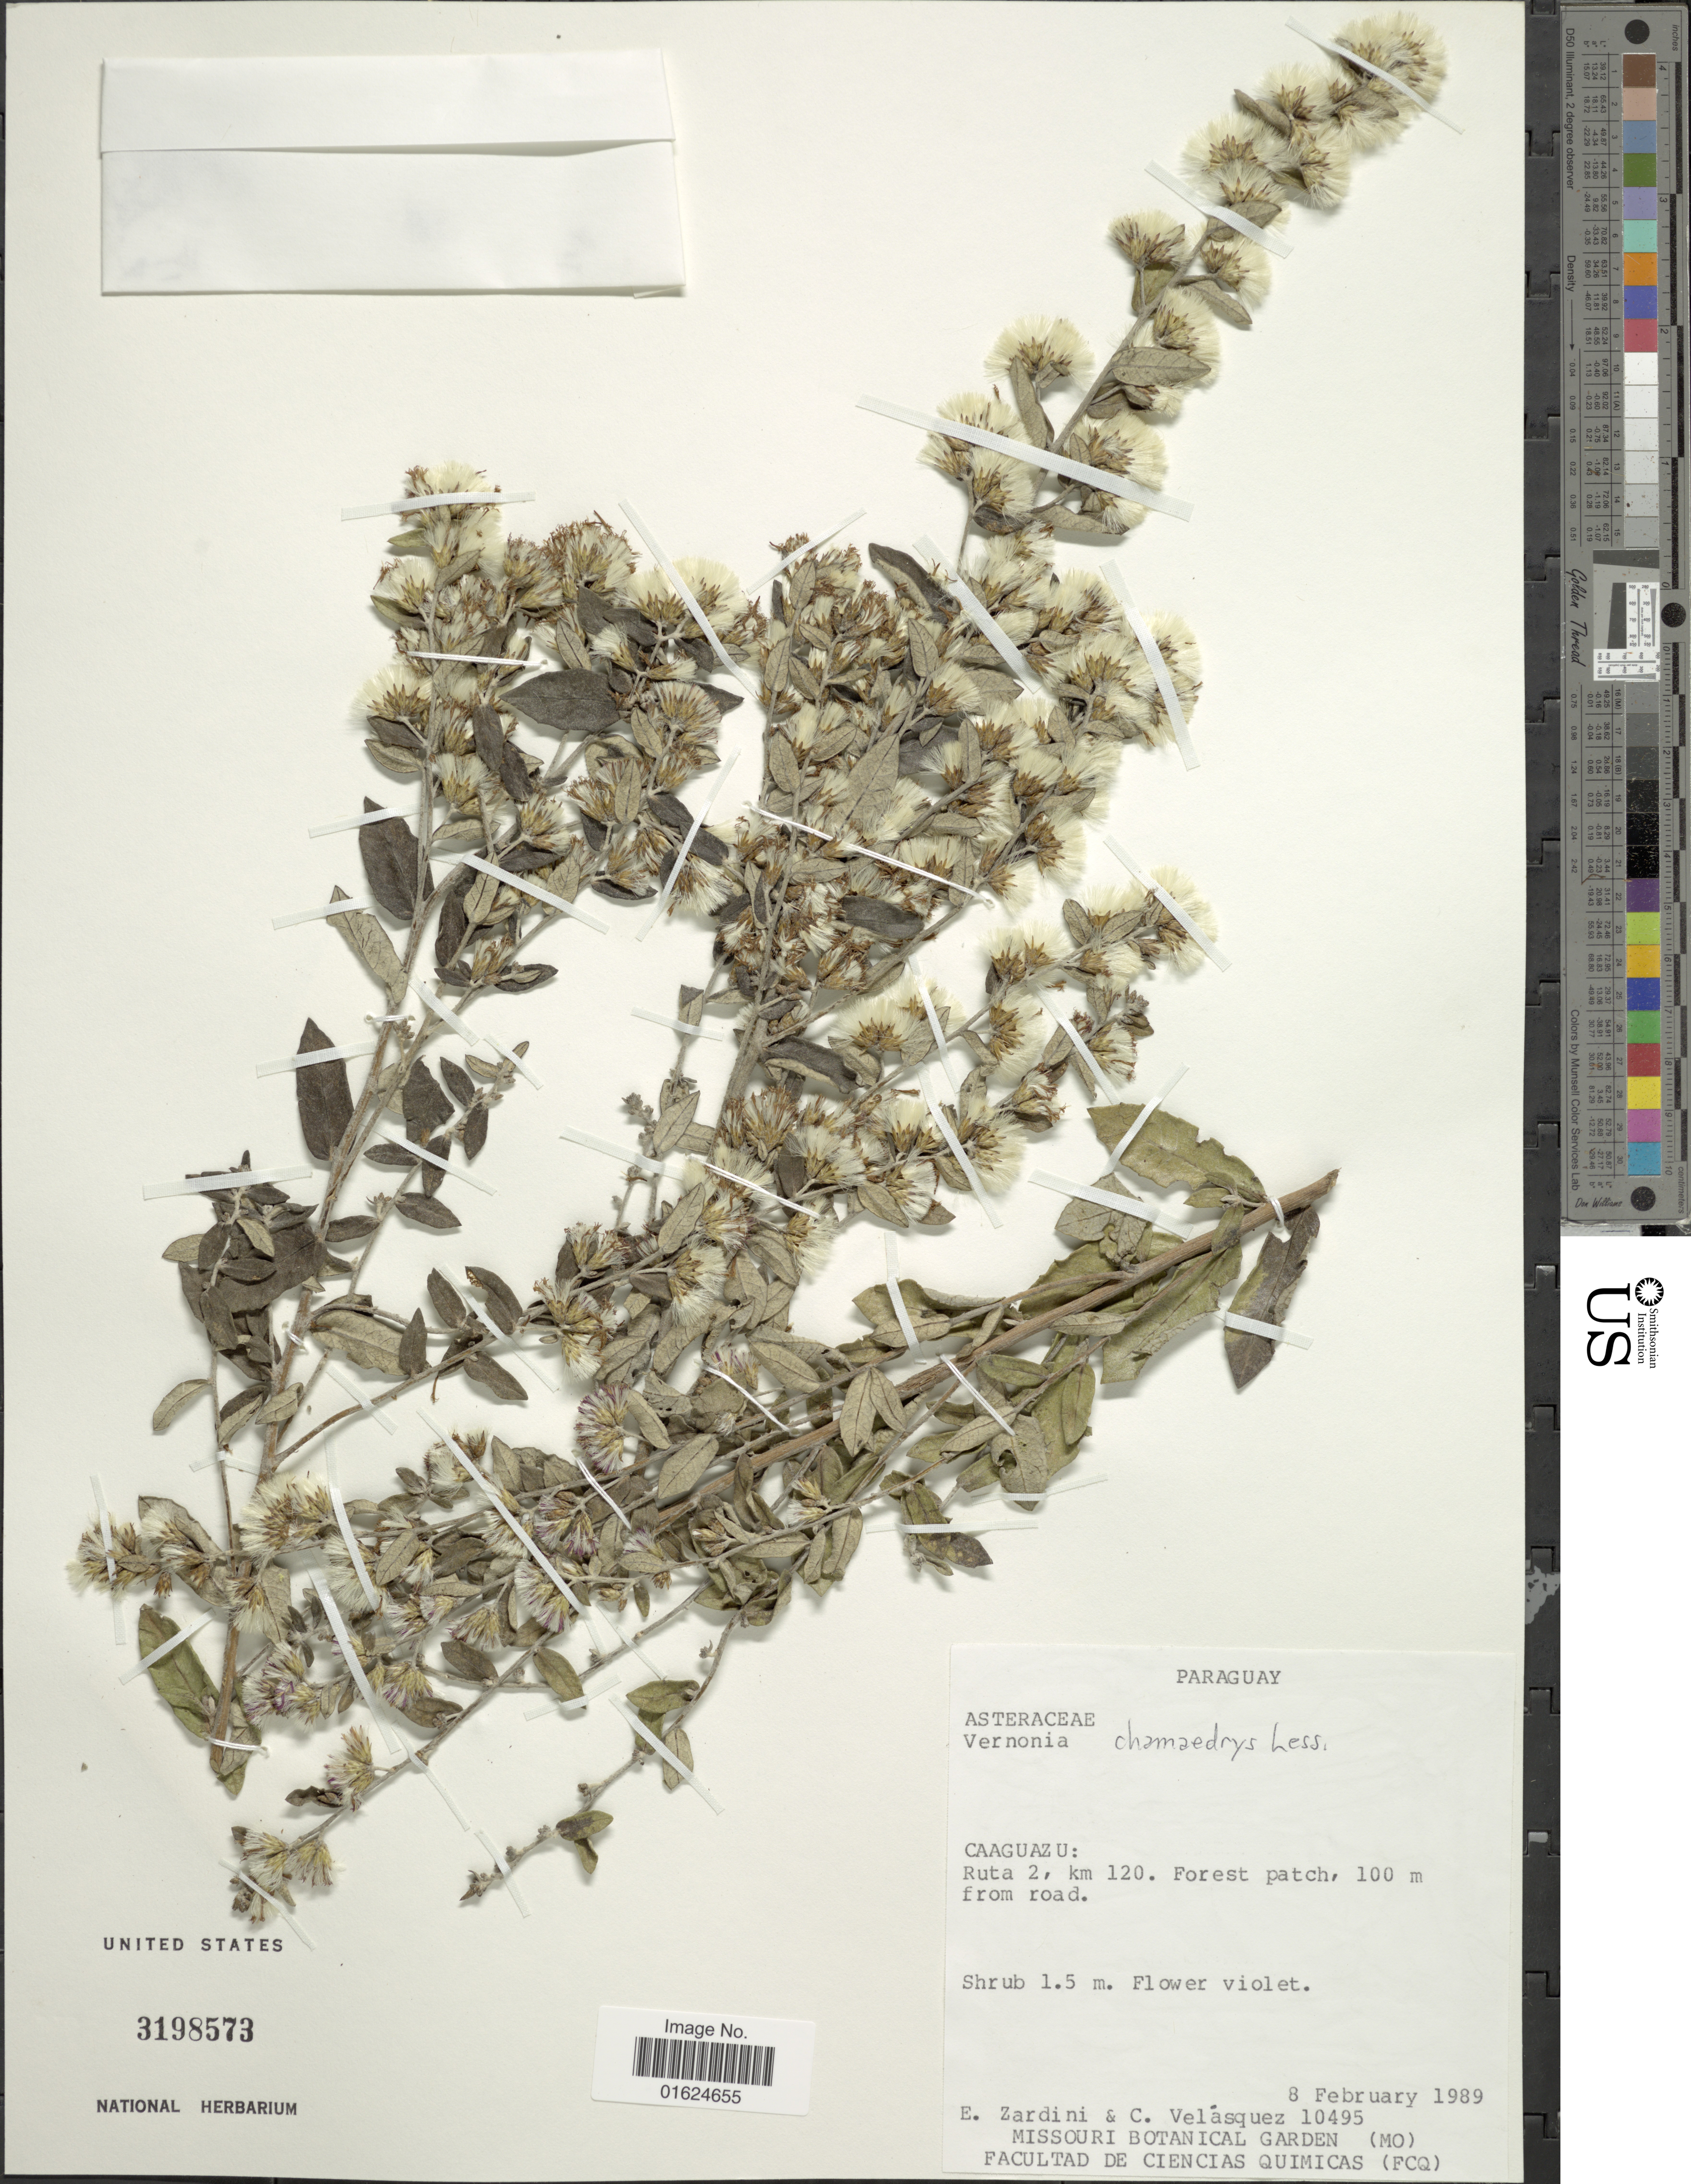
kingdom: Plantae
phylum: Tracheophyta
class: Magnoliopsida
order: Asterales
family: Asteraceae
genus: Vernonanthura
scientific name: Vernonanthura chamaedrys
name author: (Less.) H. Rob.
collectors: E. M. Zardini & C. Velásquez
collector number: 10495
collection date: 1989-02-08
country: Paraguay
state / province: Caaguazu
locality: Ruta 2, km 120. Forest patch, 100 m from road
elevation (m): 100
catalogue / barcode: US 3198573